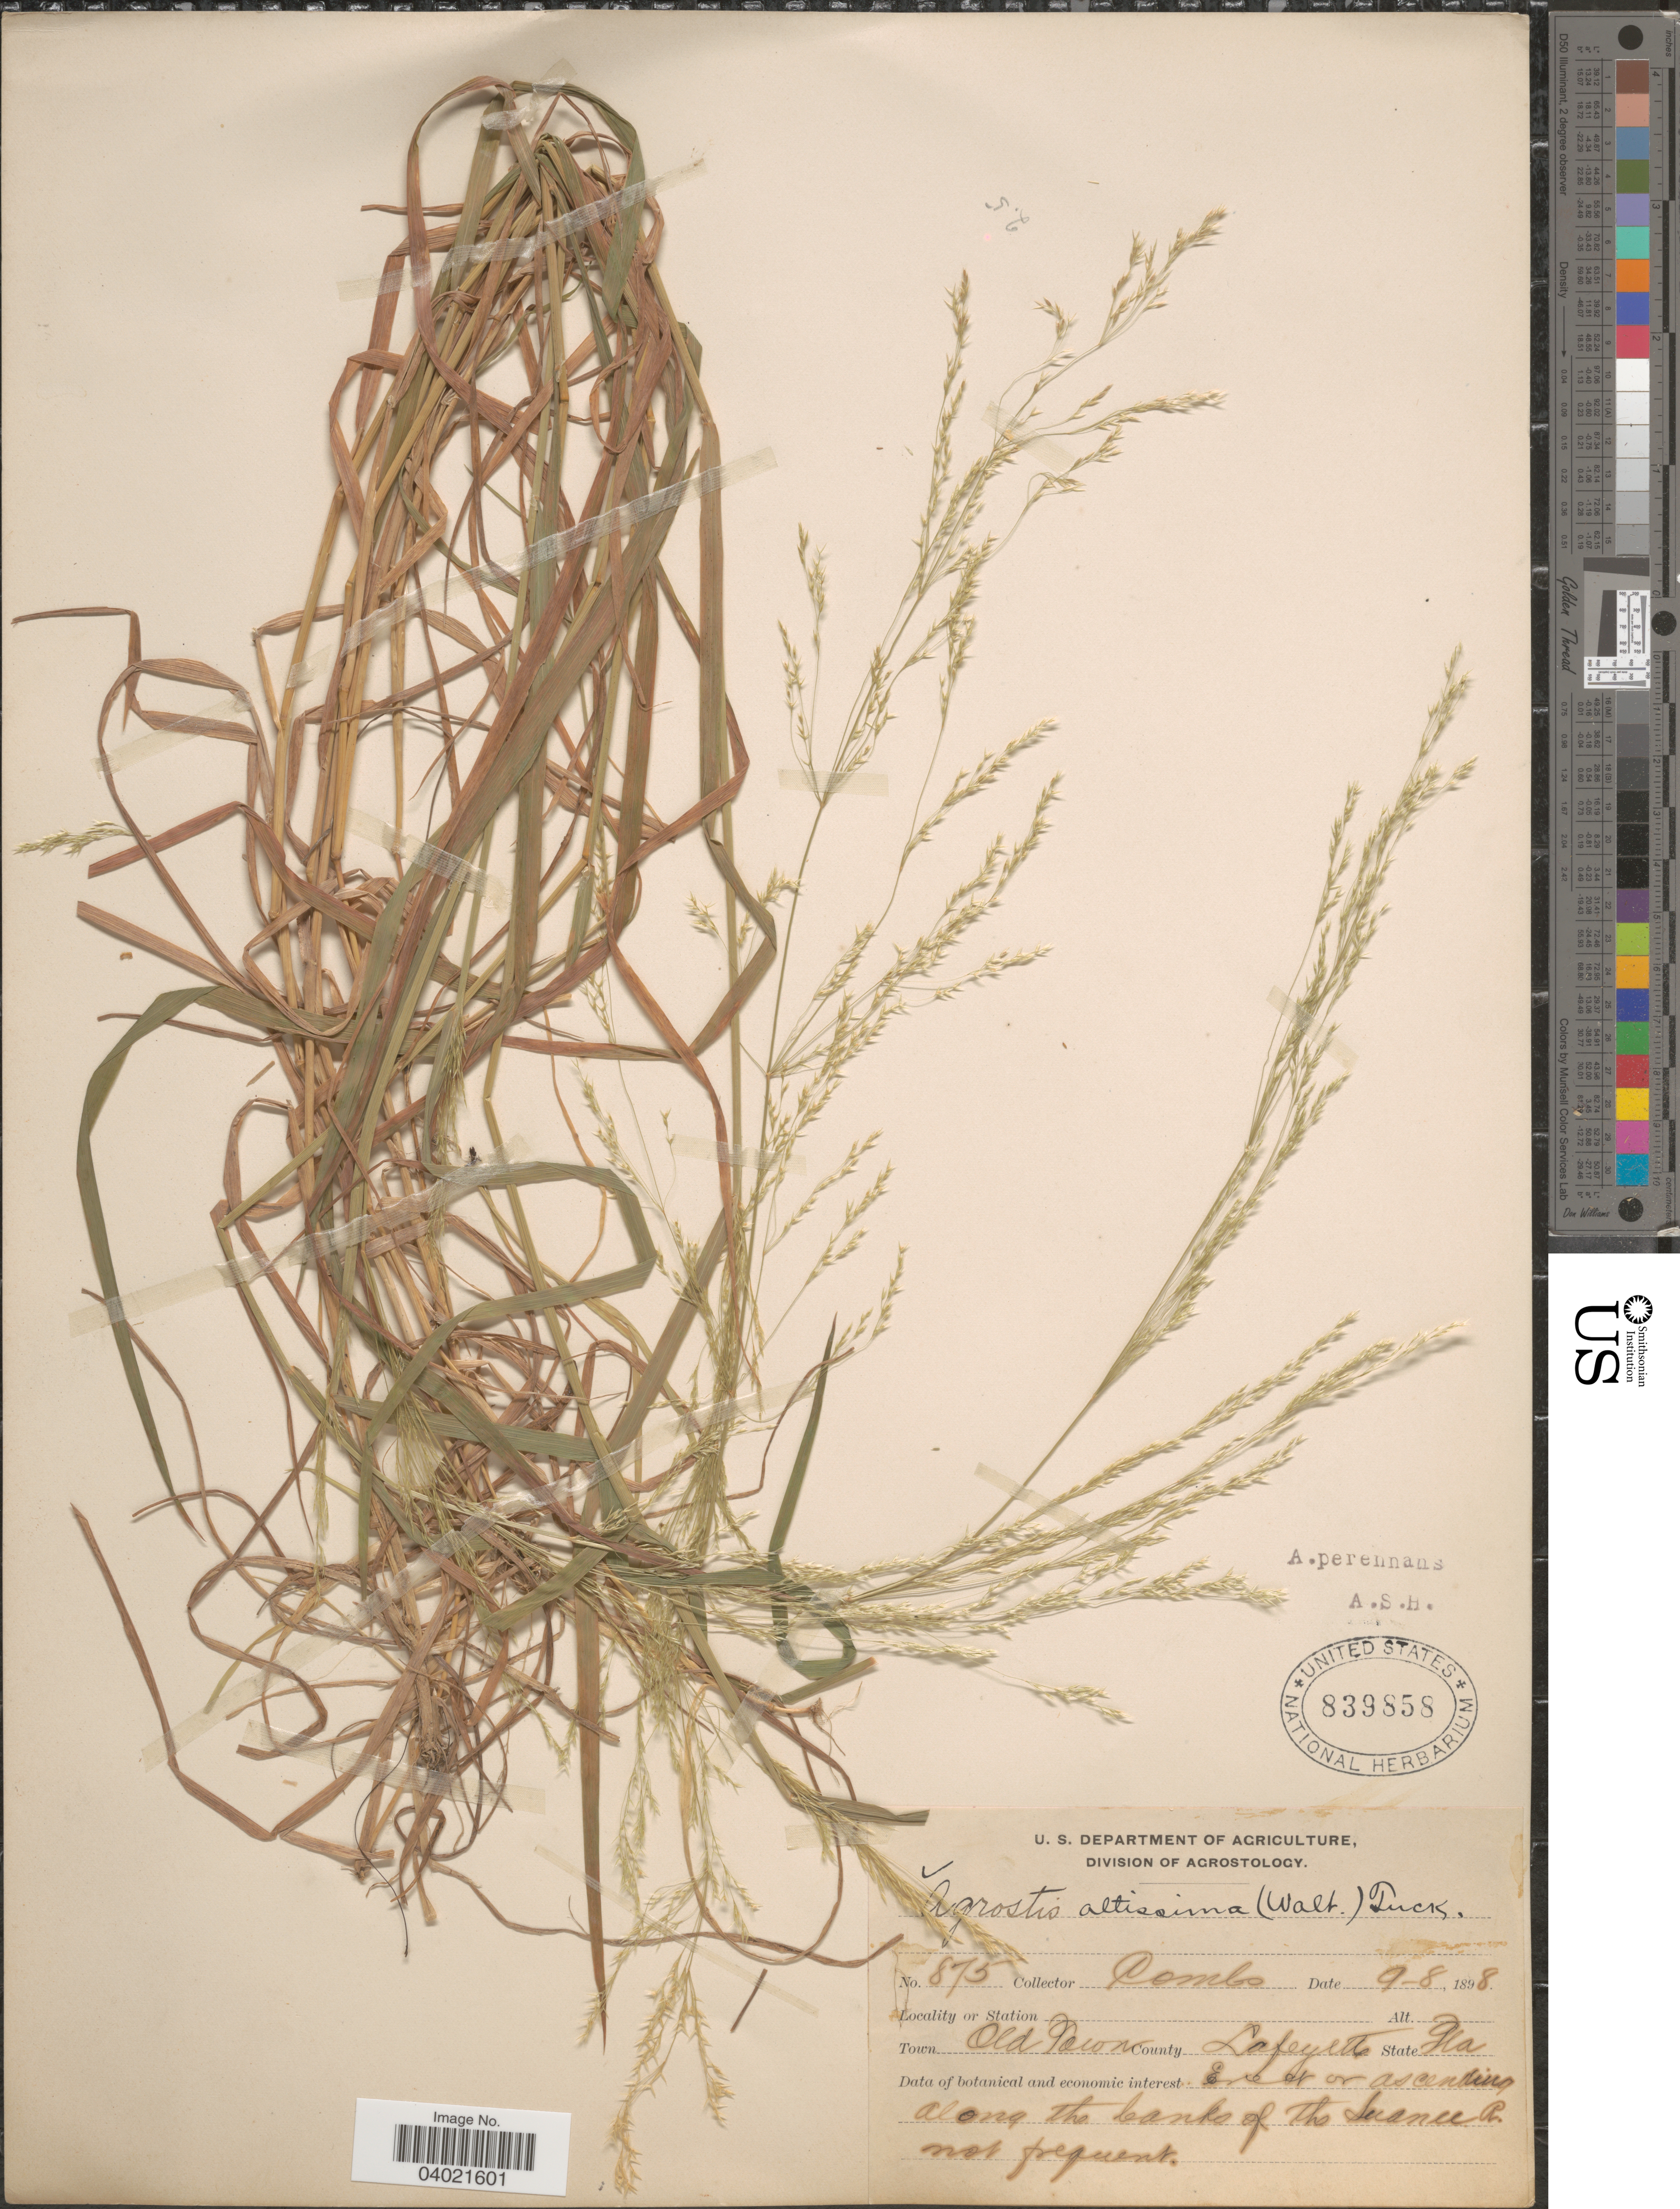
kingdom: Plantae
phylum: Tracheophyta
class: Liliopsida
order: Poales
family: Poaceae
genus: Agrostis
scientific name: Agrostis perennans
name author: (Walter) Tuck.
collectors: -. Combs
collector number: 875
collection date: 1898-09-08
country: United States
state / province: Florida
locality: Town Old Town. County Lafayette.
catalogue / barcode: US 839858